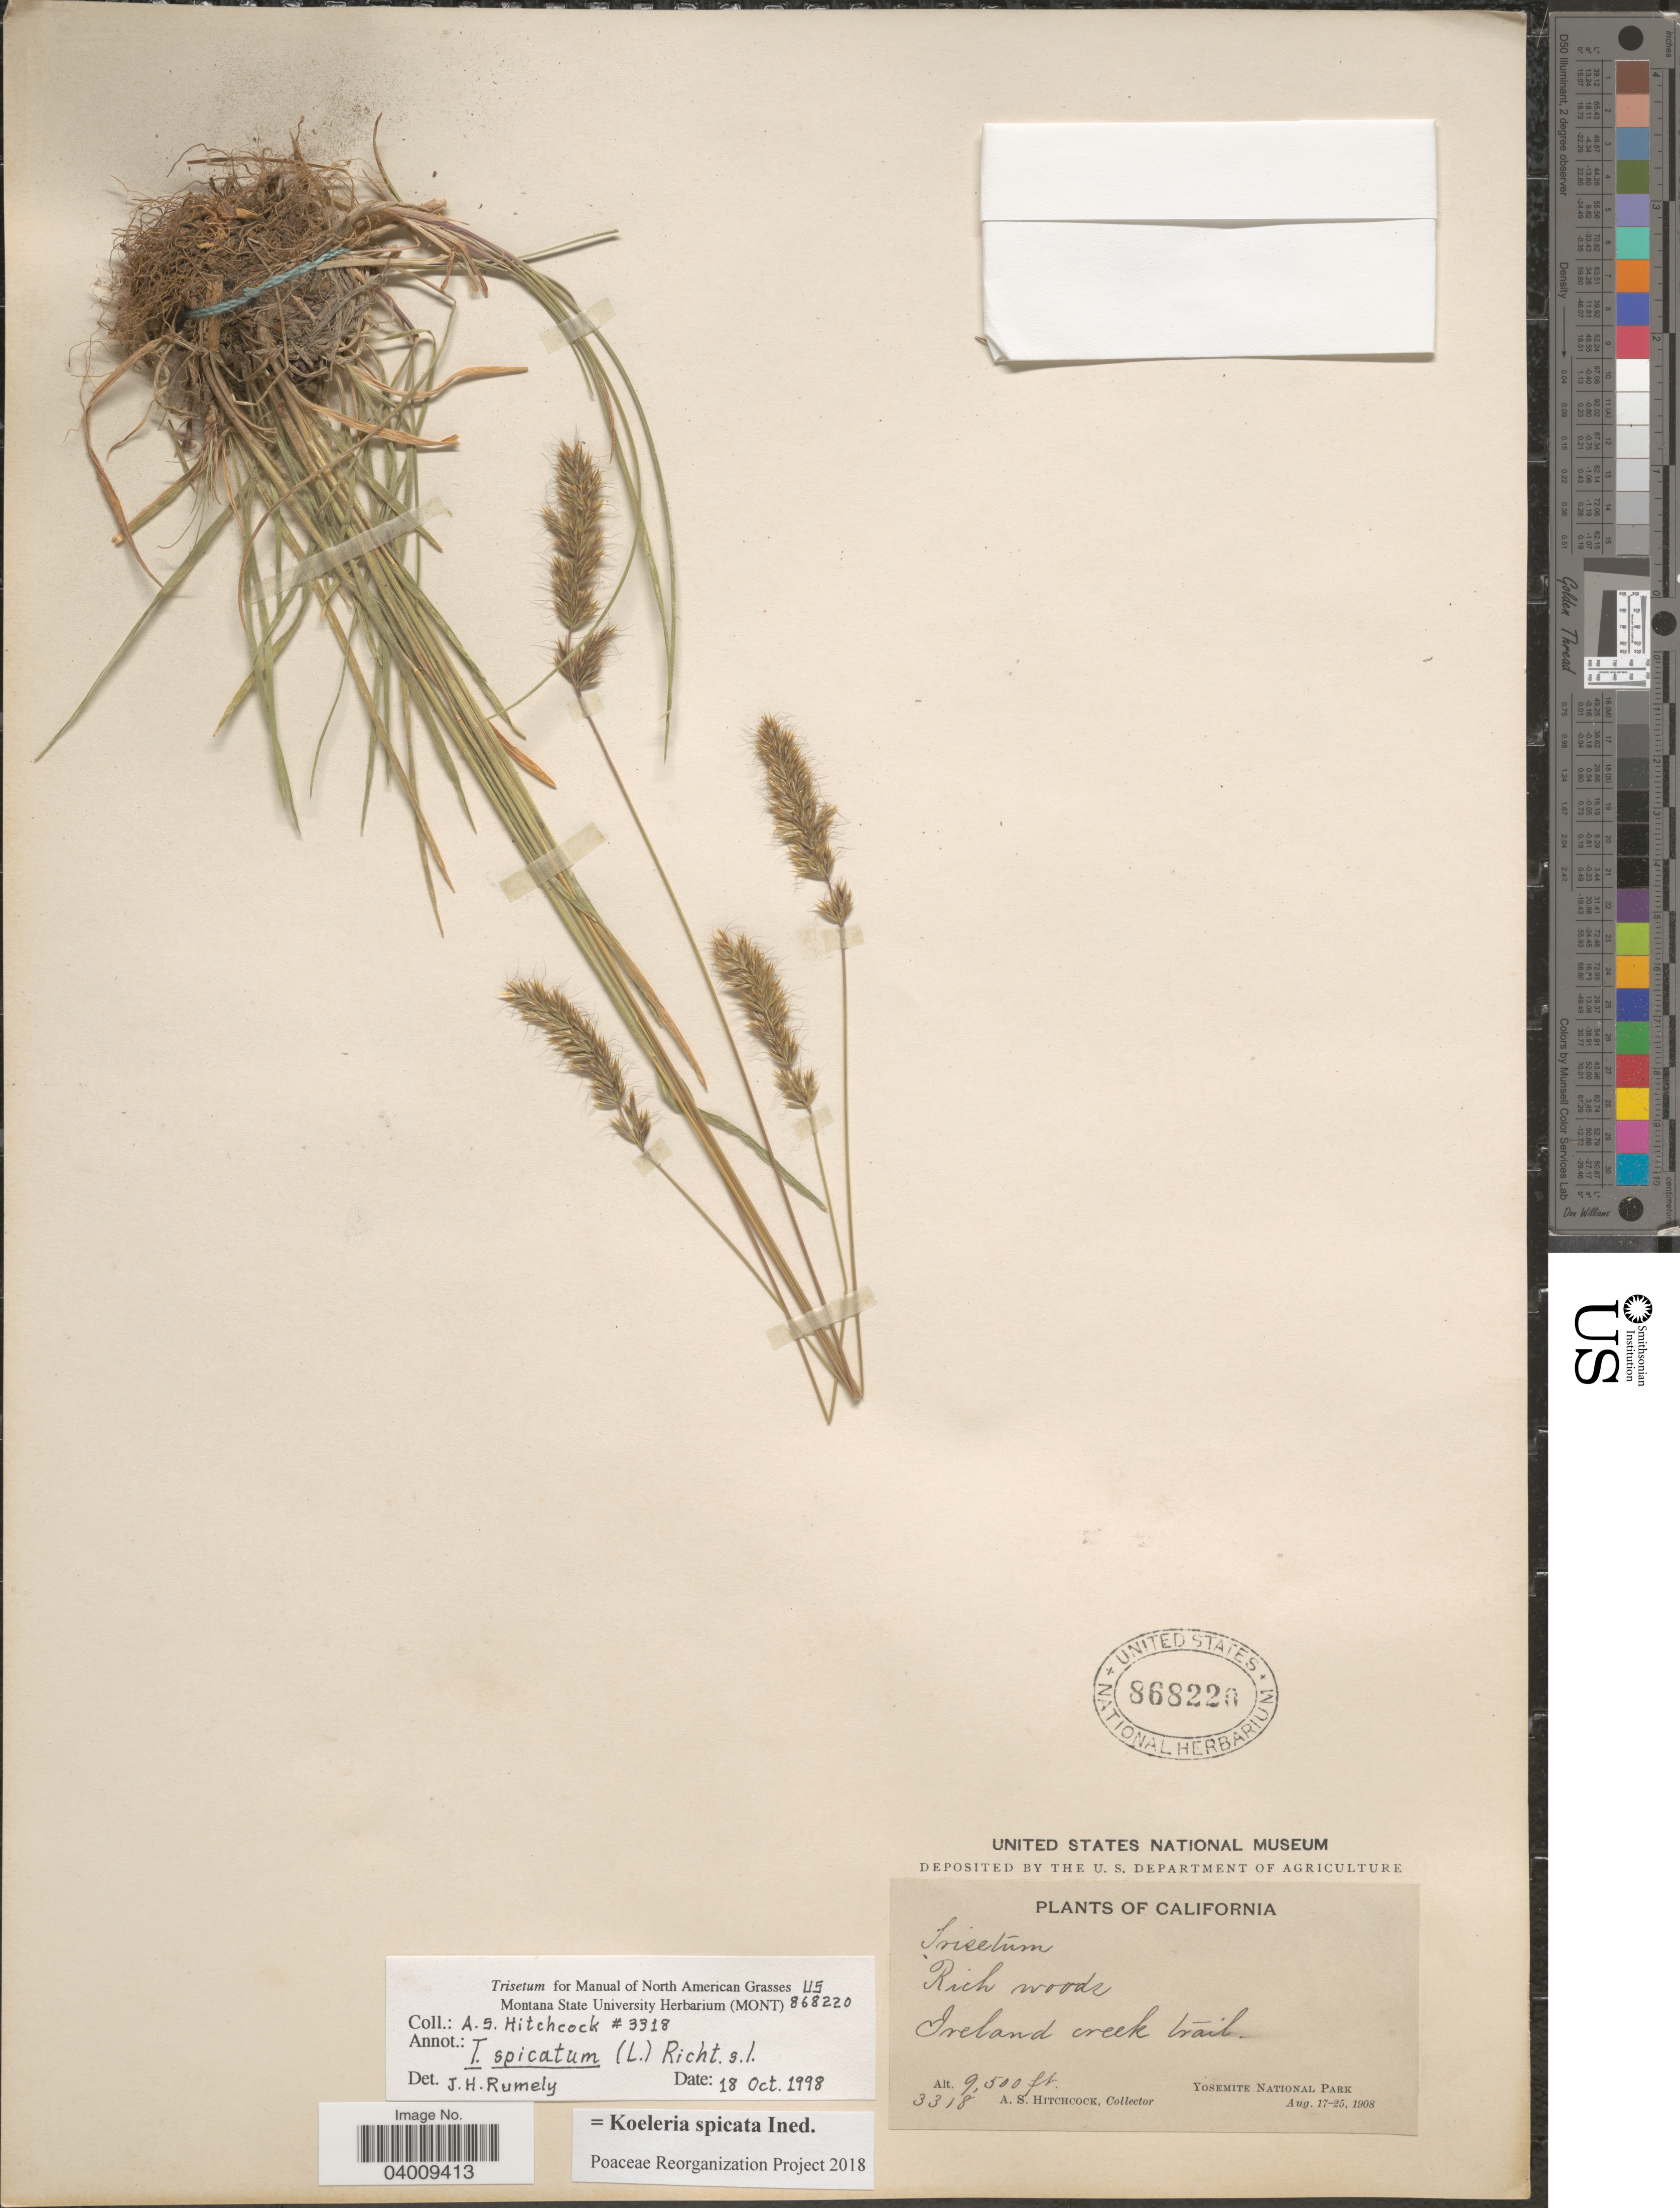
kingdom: Plantae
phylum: Tracheophyta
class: Liliopsida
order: Poales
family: Poaceae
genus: Koeleria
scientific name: Koeleria spicata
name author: (L.) Barberá et al.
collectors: A. S. Hitchcock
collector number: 3318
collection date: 1908-08-17/1908-08-25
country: United States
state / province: California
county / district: Mariposa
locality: Ireland creek trail. Yosemite National Park.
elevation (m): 2896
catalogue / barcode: US 868220